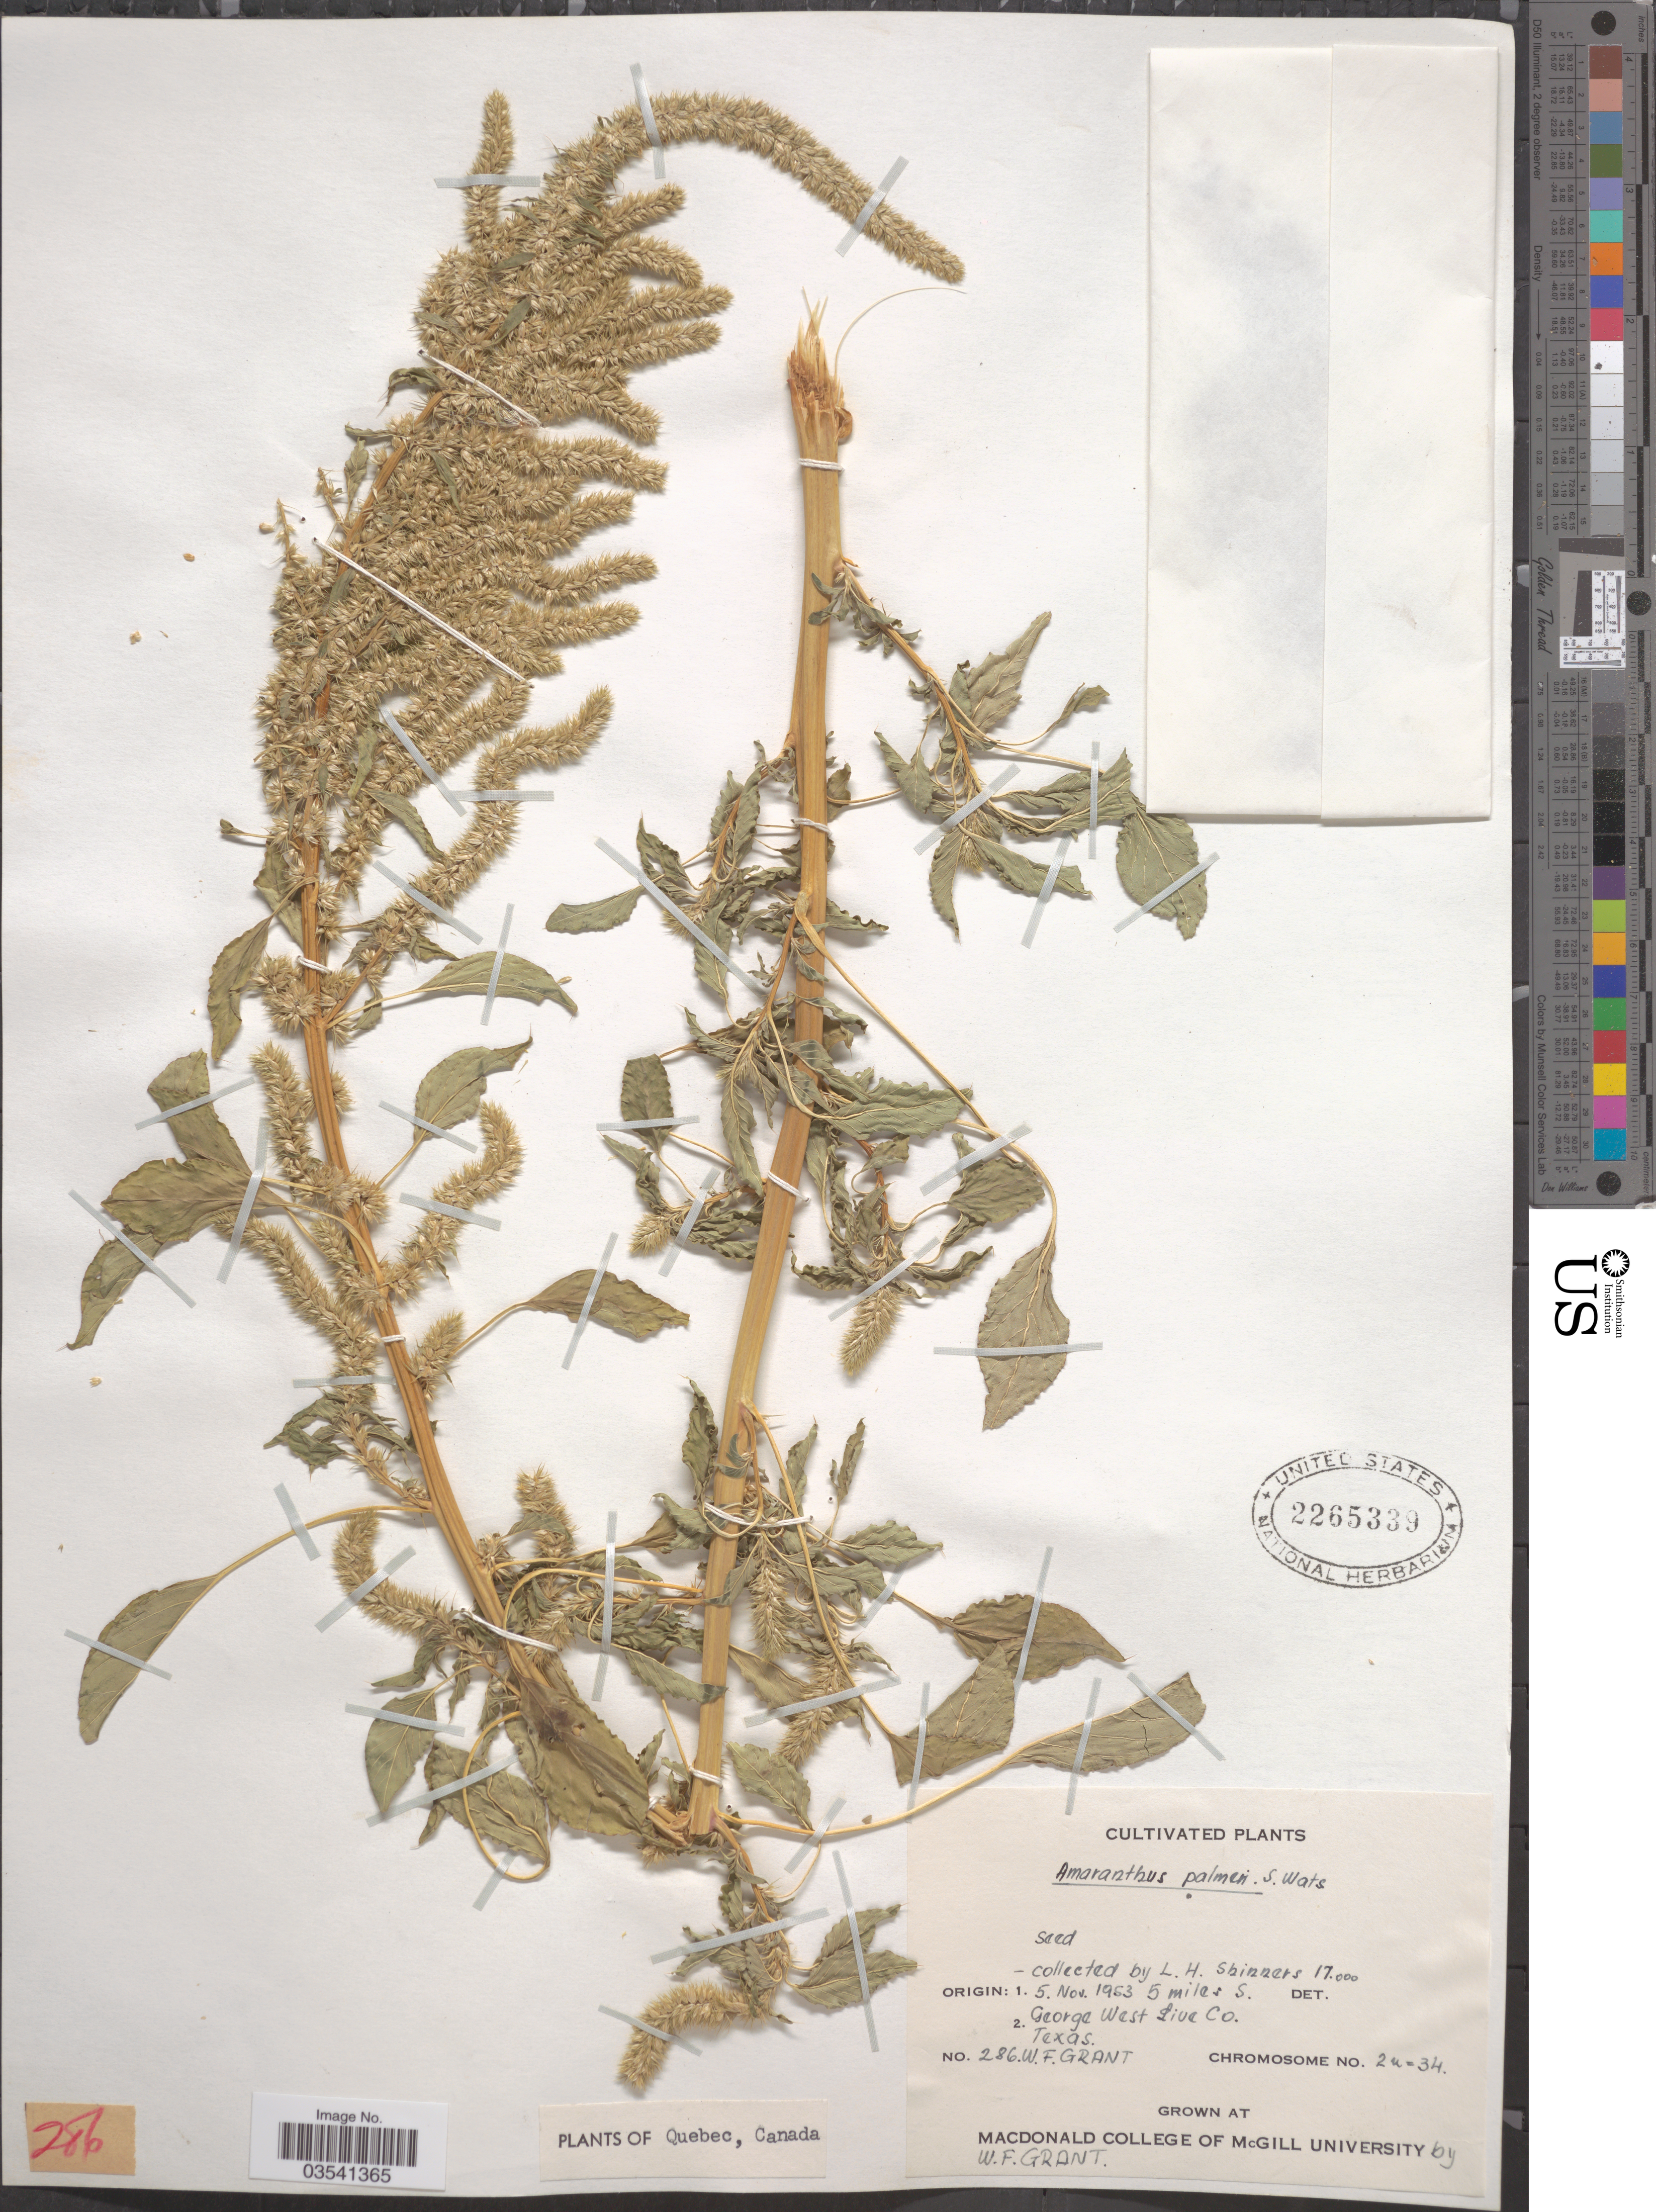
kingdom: Plantae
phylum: Tracheophyta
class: Magnoliopsida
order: Caryophyllales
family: Amaranthaceae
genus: Amaranthus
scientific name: Amaranthus palmeri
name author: S. Watson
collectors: W. Grant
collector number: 286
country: Canada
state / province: Quebec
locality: Grown at MacDonald College of McGill University.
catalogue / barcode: US 2265339